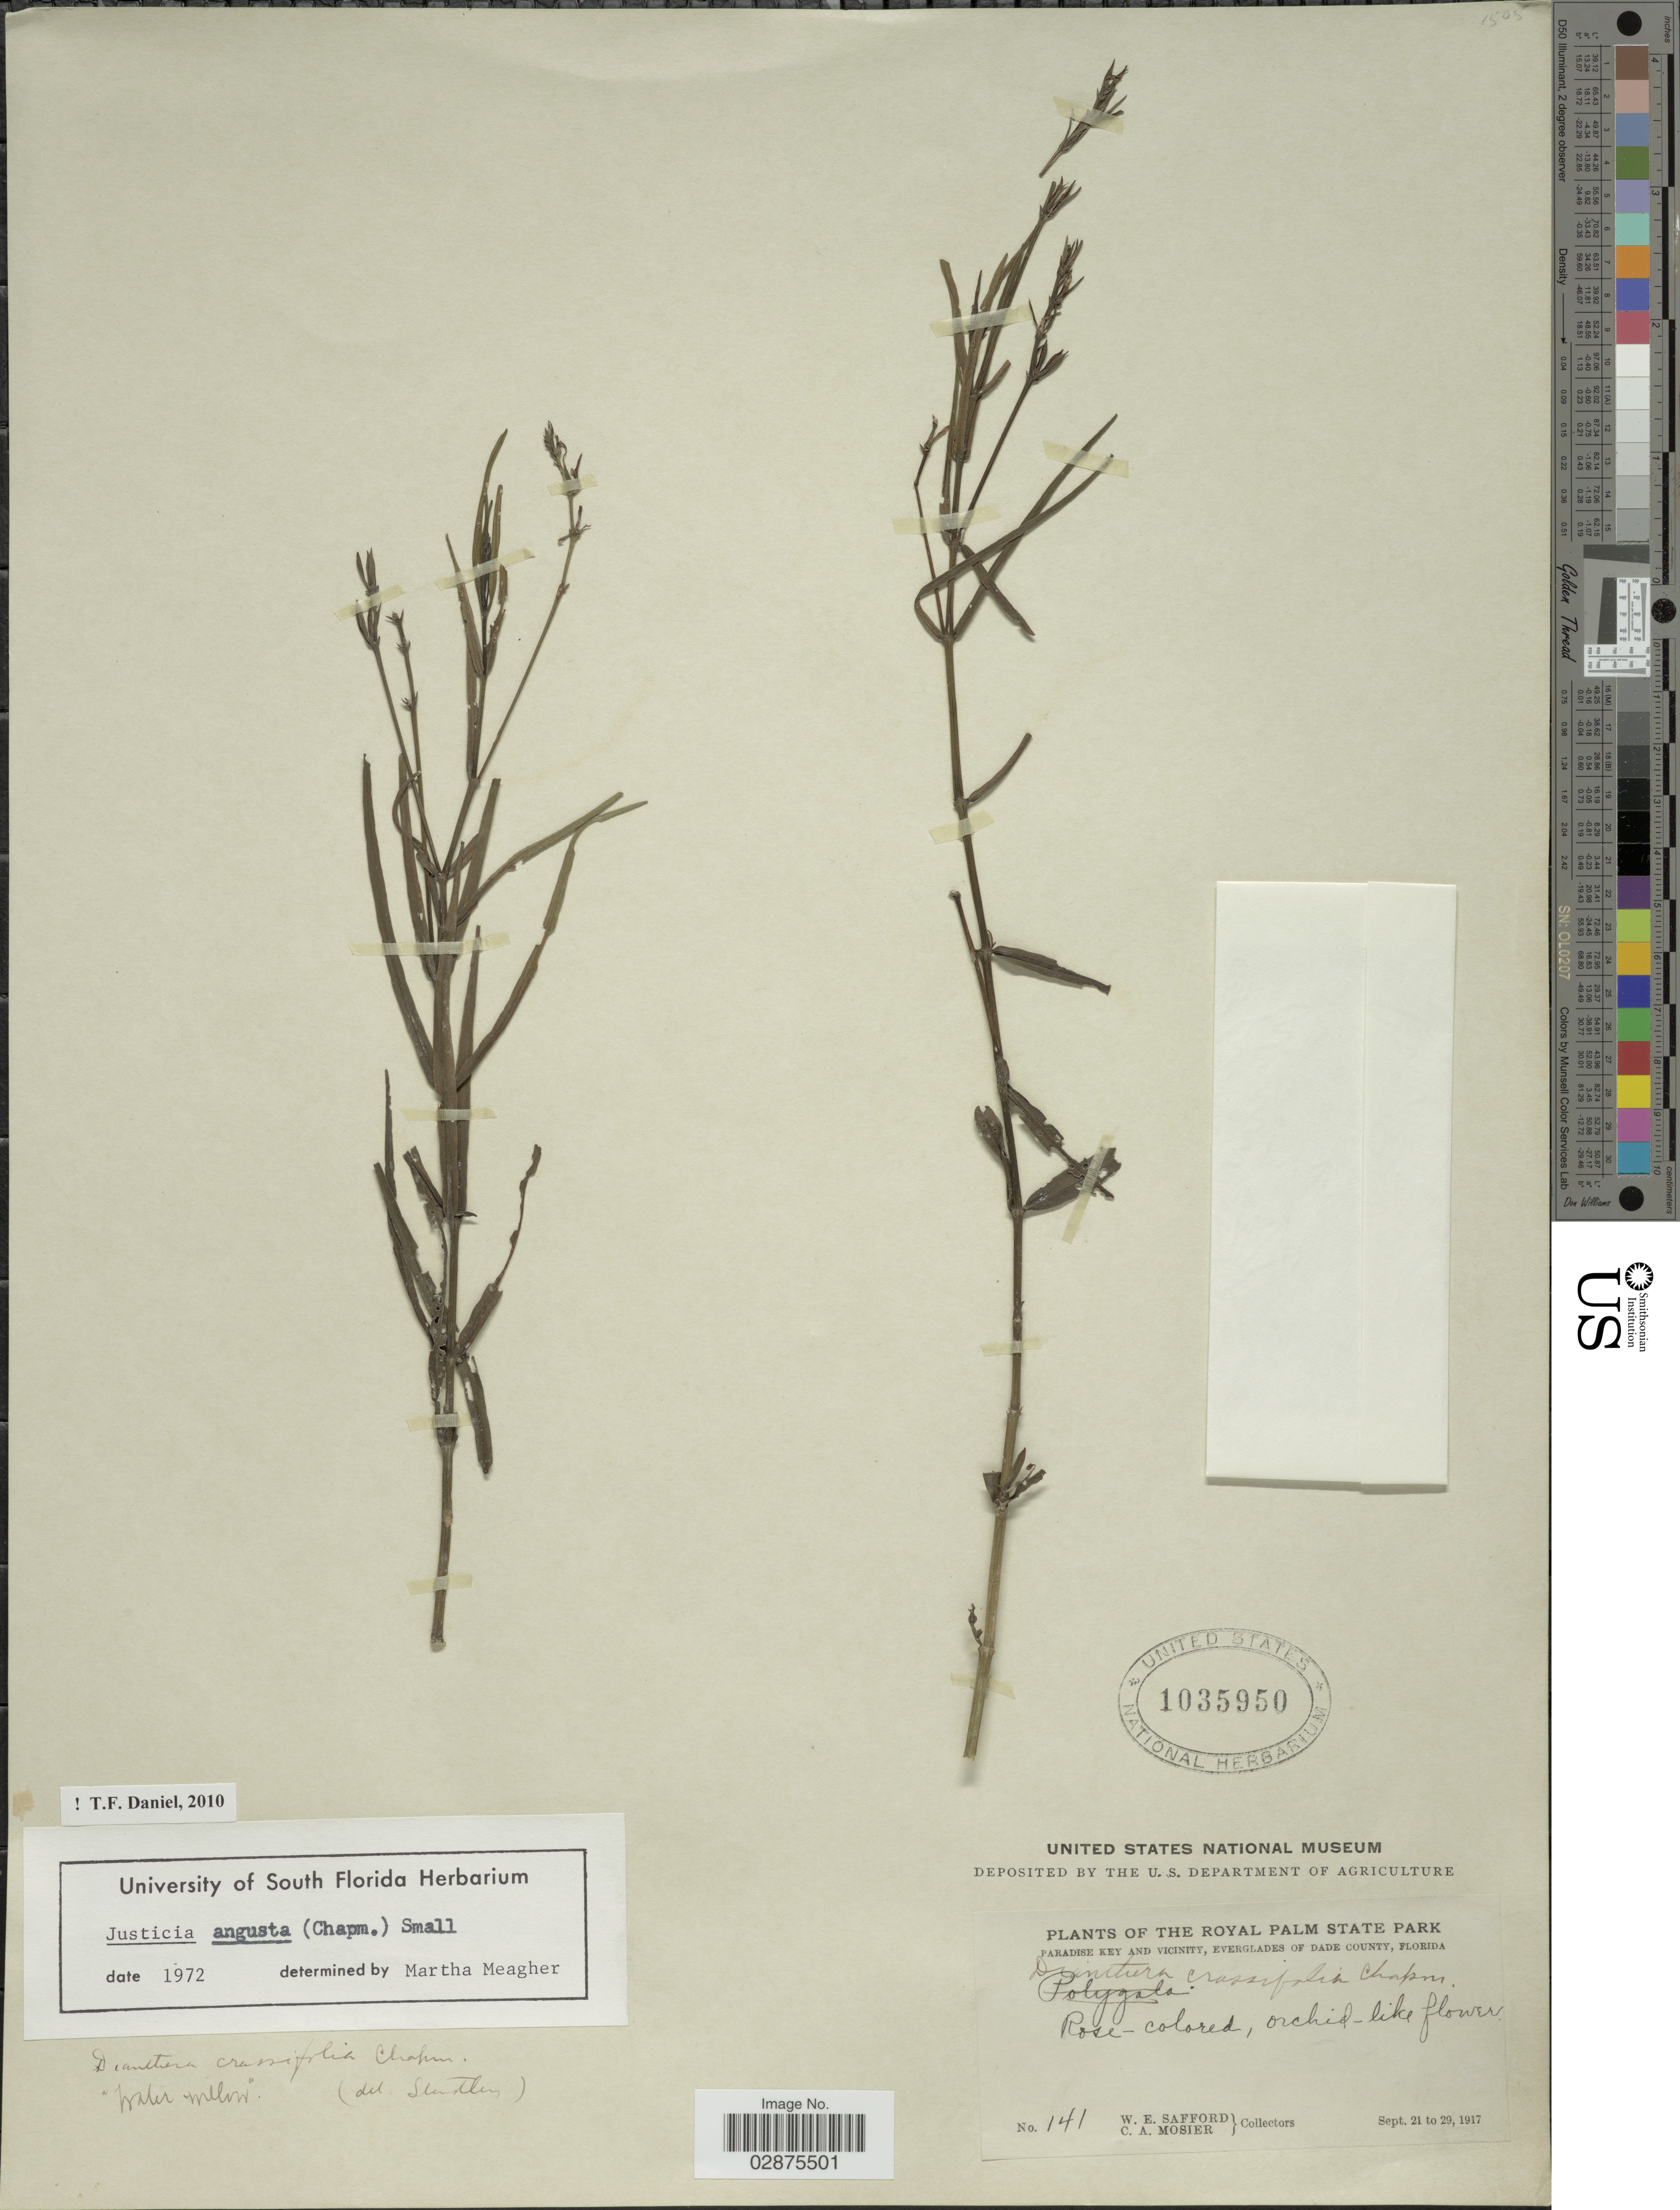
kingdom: Plantae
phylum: Tracheophyta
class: Magnoliopsida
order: Lamiales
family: Acanthaceae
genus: Justicia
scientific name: Justicia angusta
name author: (Chapm.) Small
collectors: W. E. Safford & C. A. Mosier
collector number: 141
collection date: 1917-09-21/1917-09-29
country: United States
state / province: Florida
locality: Royal Palm State Park. Paradise Key and Vicinity, Everglades of Dade County.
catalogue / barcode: US 1035950